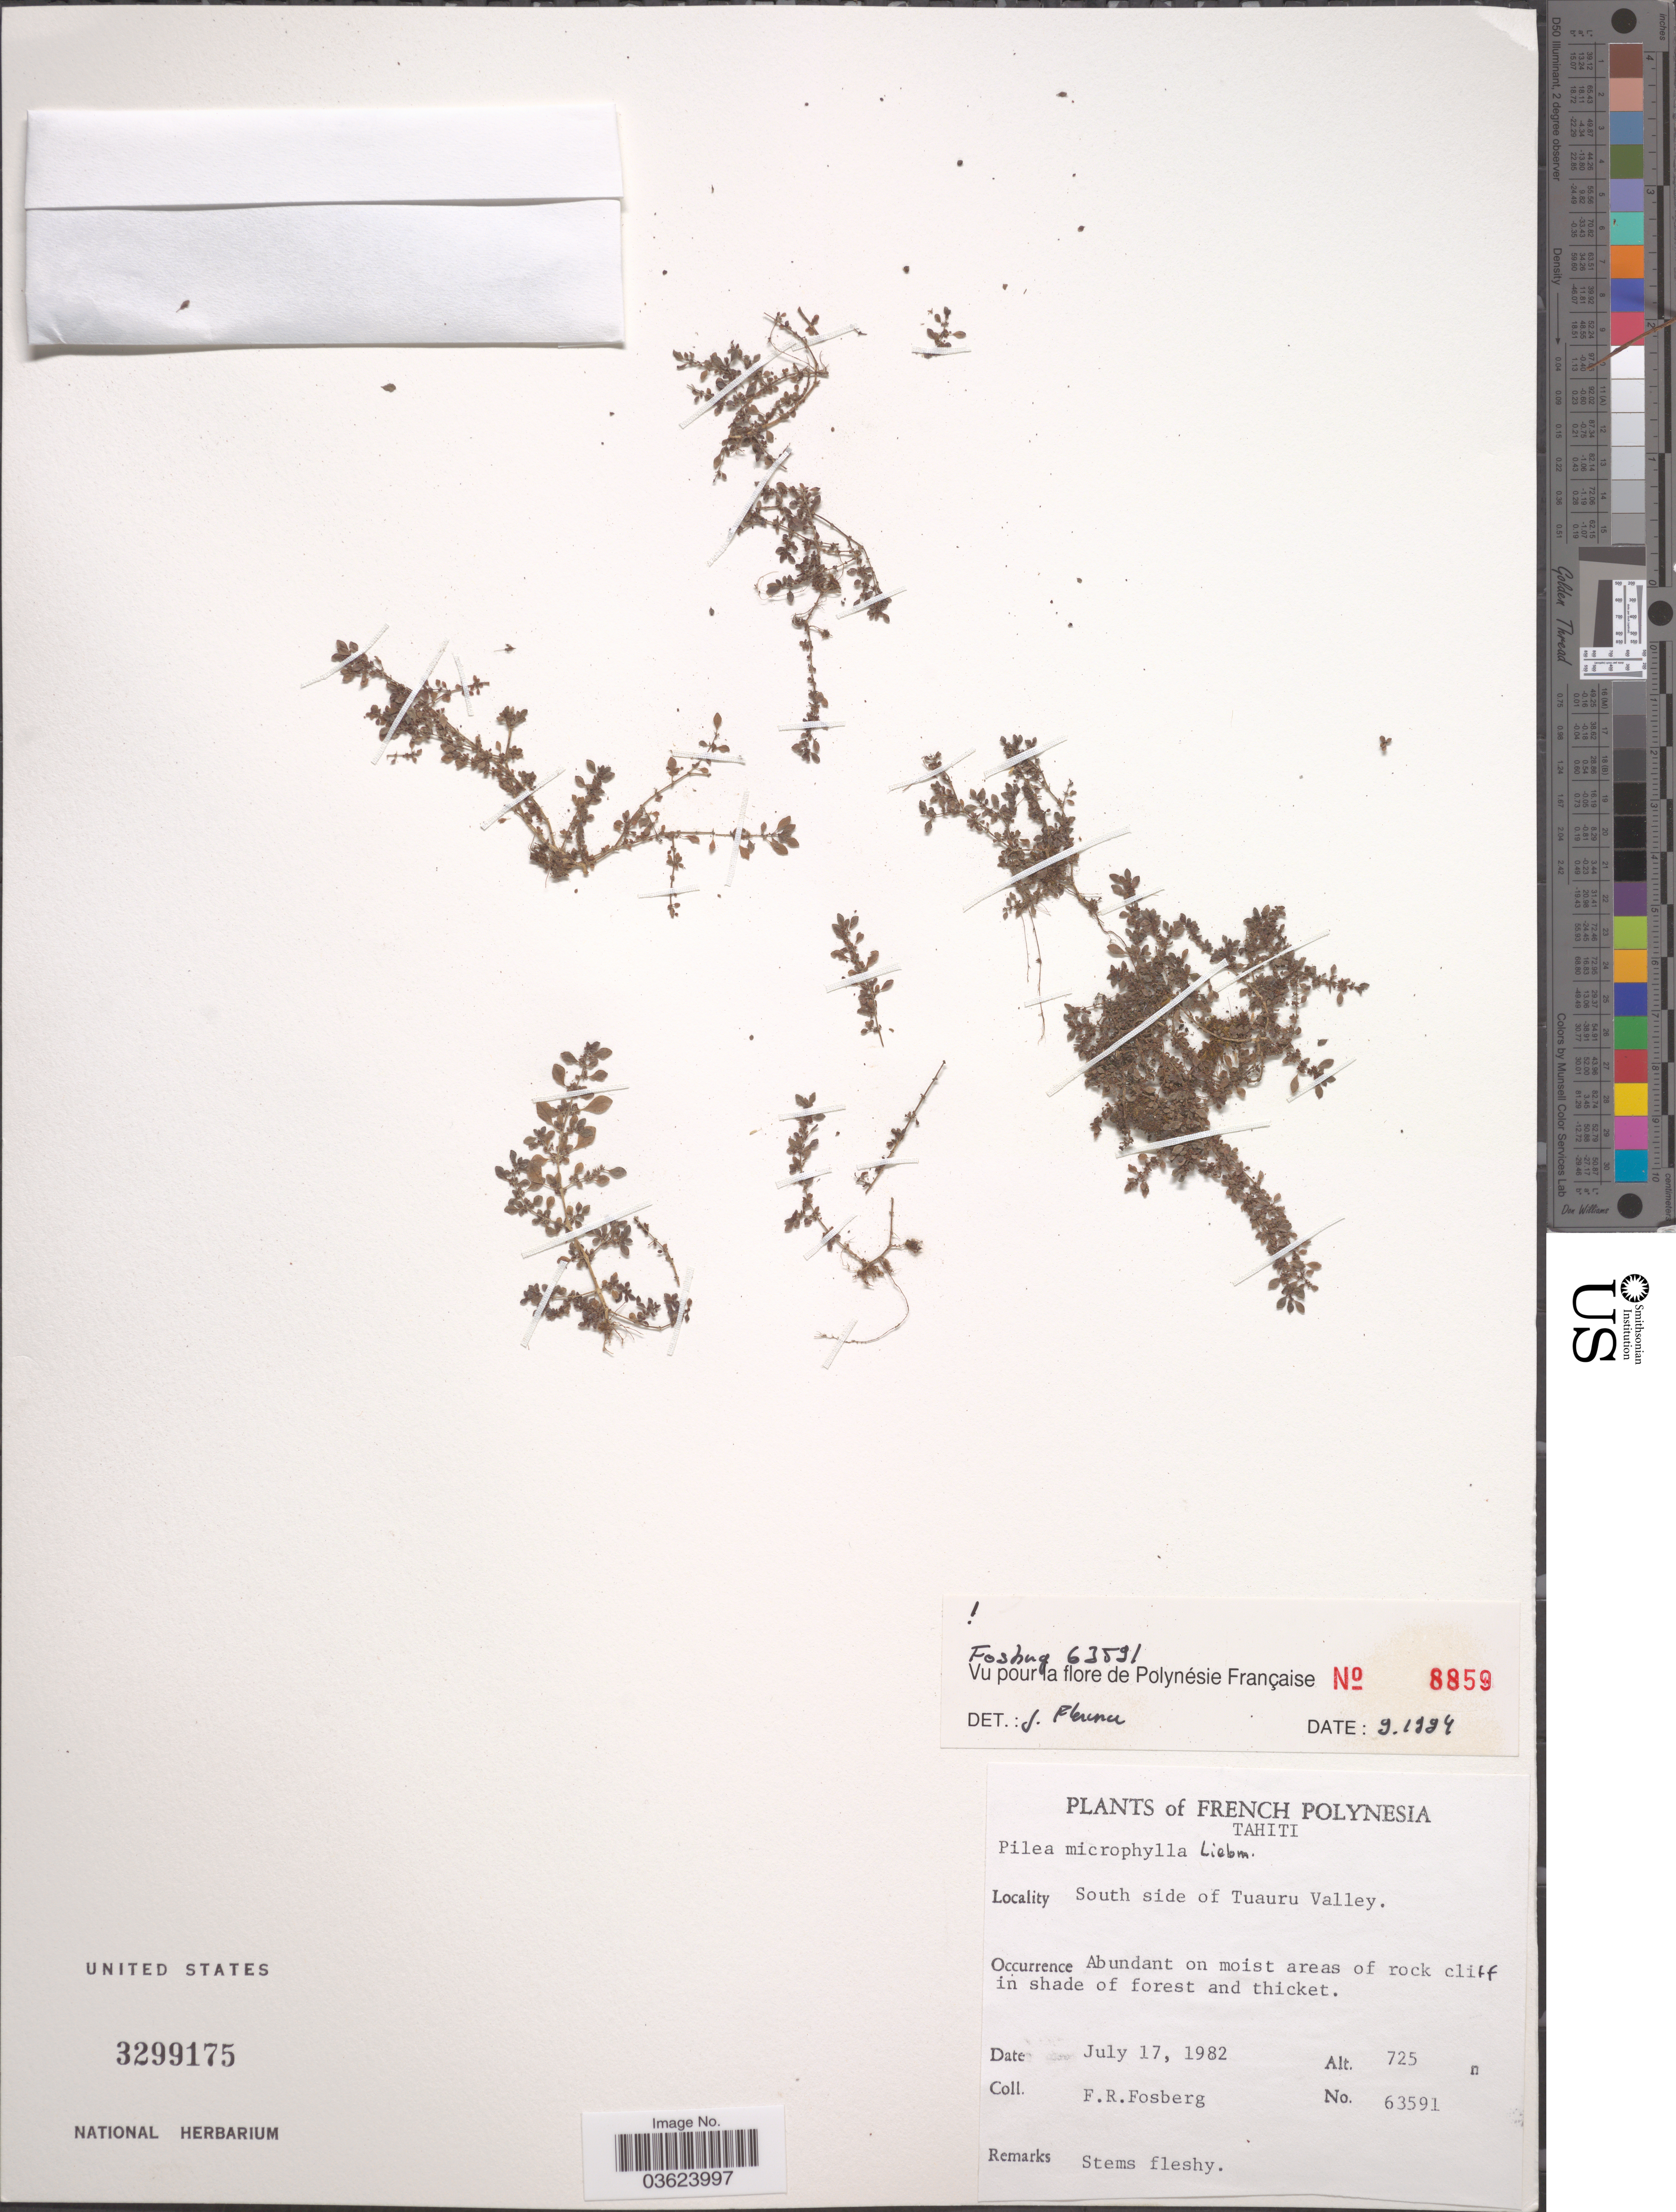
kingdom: Plantae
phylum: Tracheophyta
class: Magnoliopsida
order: Rosales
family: Urticaceae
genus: Pilea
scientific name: Pilea microphylla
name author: (L.) Liebm.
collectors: F. R. Fosberg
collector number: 63591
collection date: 1982-07-17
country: French Polynesia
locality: Tahiti. South side of Tuauru Valley.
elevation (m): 725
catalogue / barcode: US 3299175